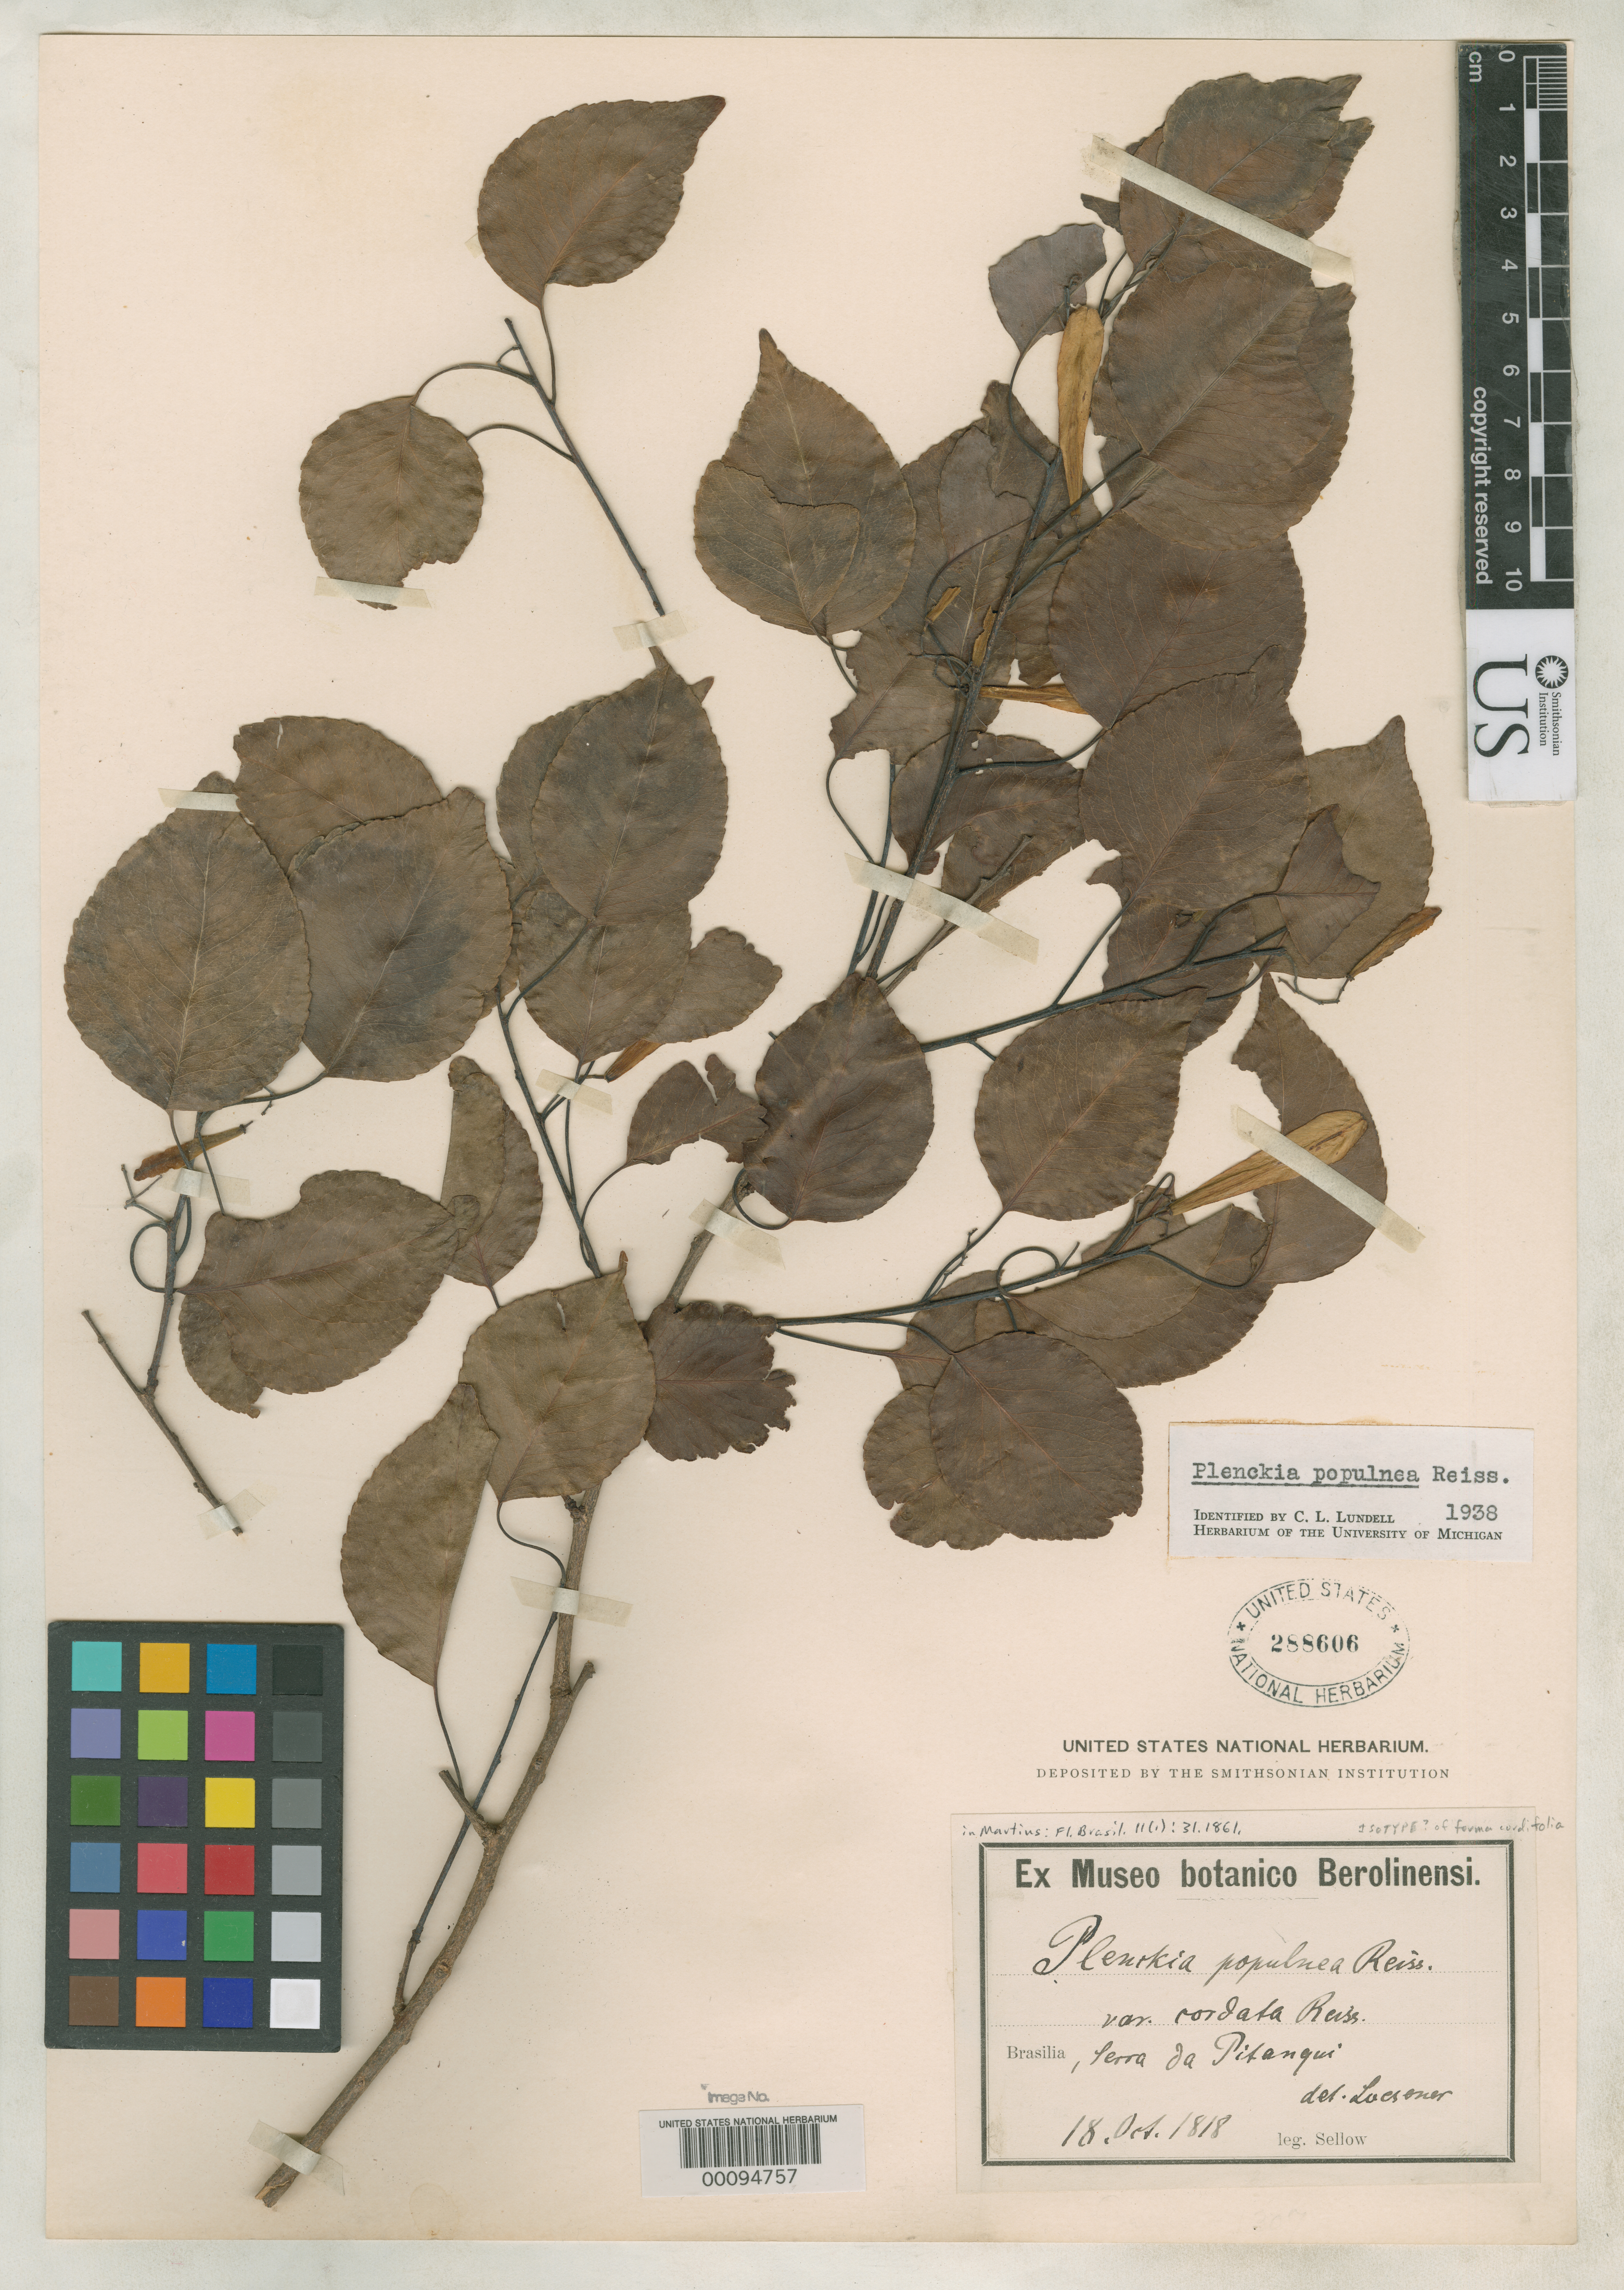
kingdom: Plantae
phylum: Tracheophyta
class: Magnoliopsida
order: Celastrales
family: Celastraceae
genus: Plenckia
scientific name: Plenckia populnea f. cordifolia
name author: Reissek in Mart.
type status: Isosyntype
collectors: F. Sellow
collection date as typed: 18 Oct 1818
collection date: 1818-10-18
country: Brazil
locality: Serra da Pitanqui.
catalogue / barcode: US 288606